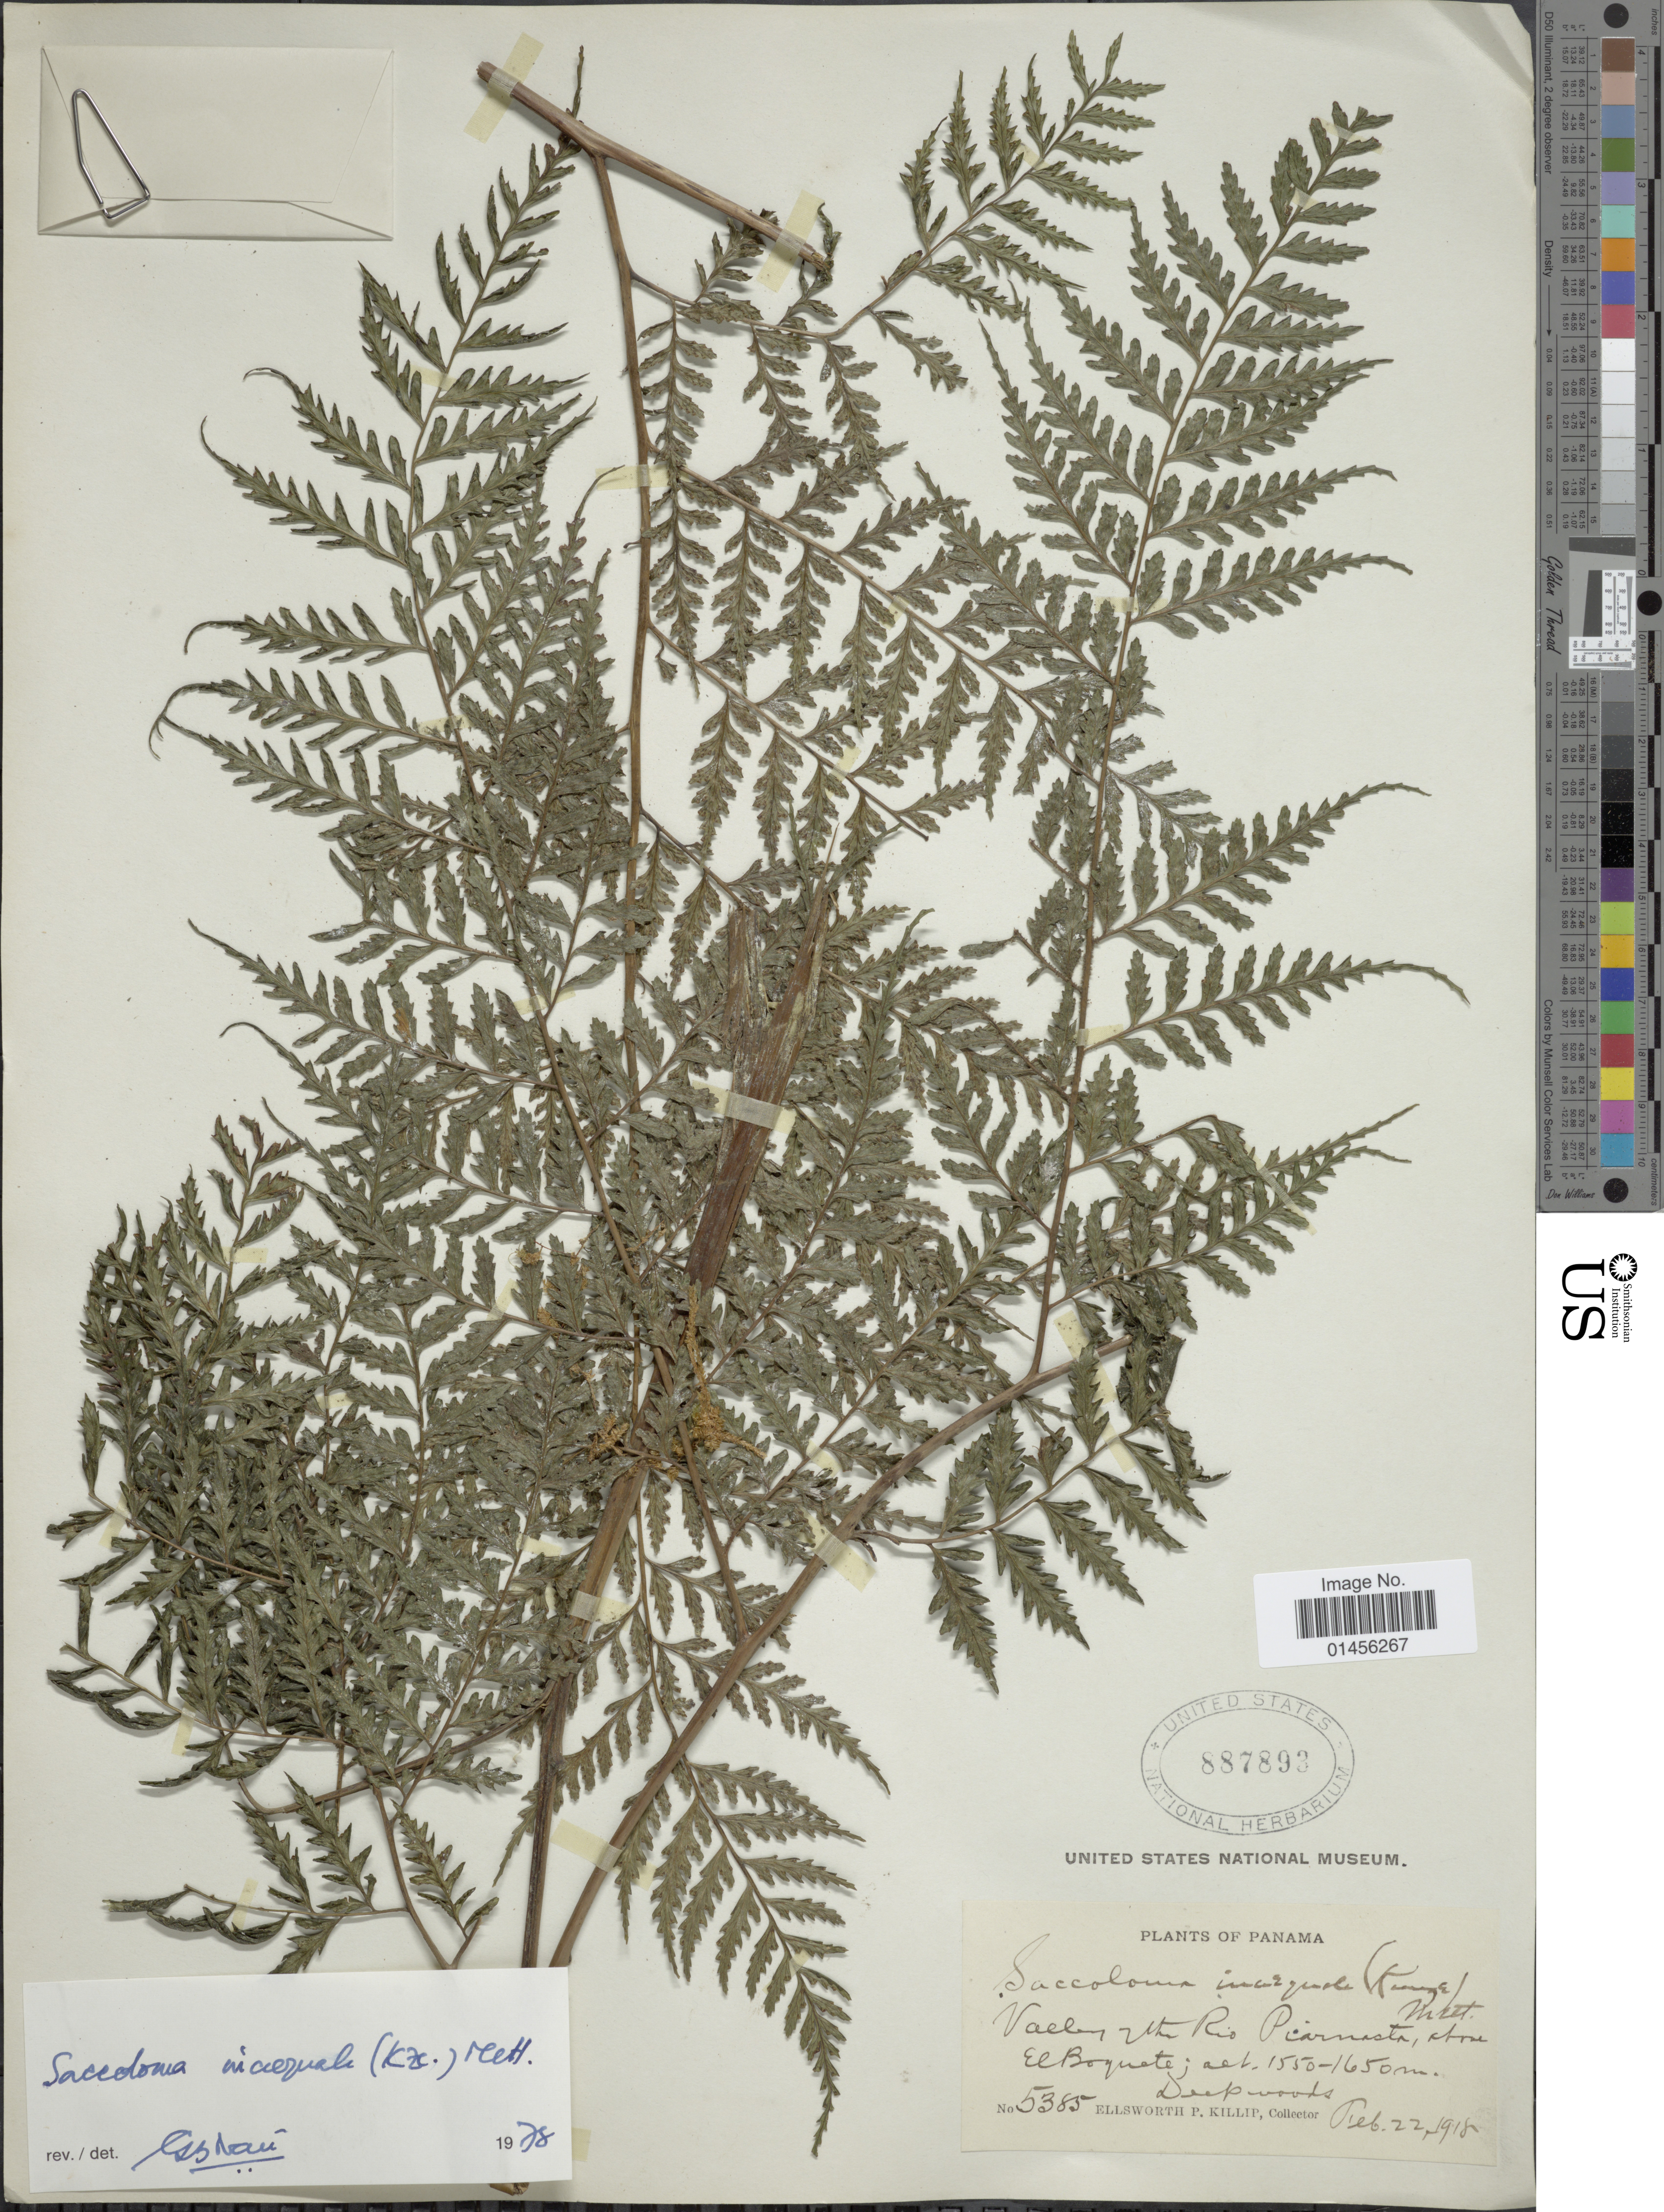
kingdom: Plantae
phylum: Tracheophyta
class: Polypodiopsida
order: Polypodiales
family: Saccolomataceae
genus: Saccoloma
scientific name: Saccoloma inaequale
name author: (Kunze) Mett.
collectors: E. P. Killip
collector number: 5385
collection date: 1918-02-22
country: Panama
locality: Valley of the Rio Piarnasta, above El Boquete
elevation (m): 1550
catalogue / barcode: US 887893